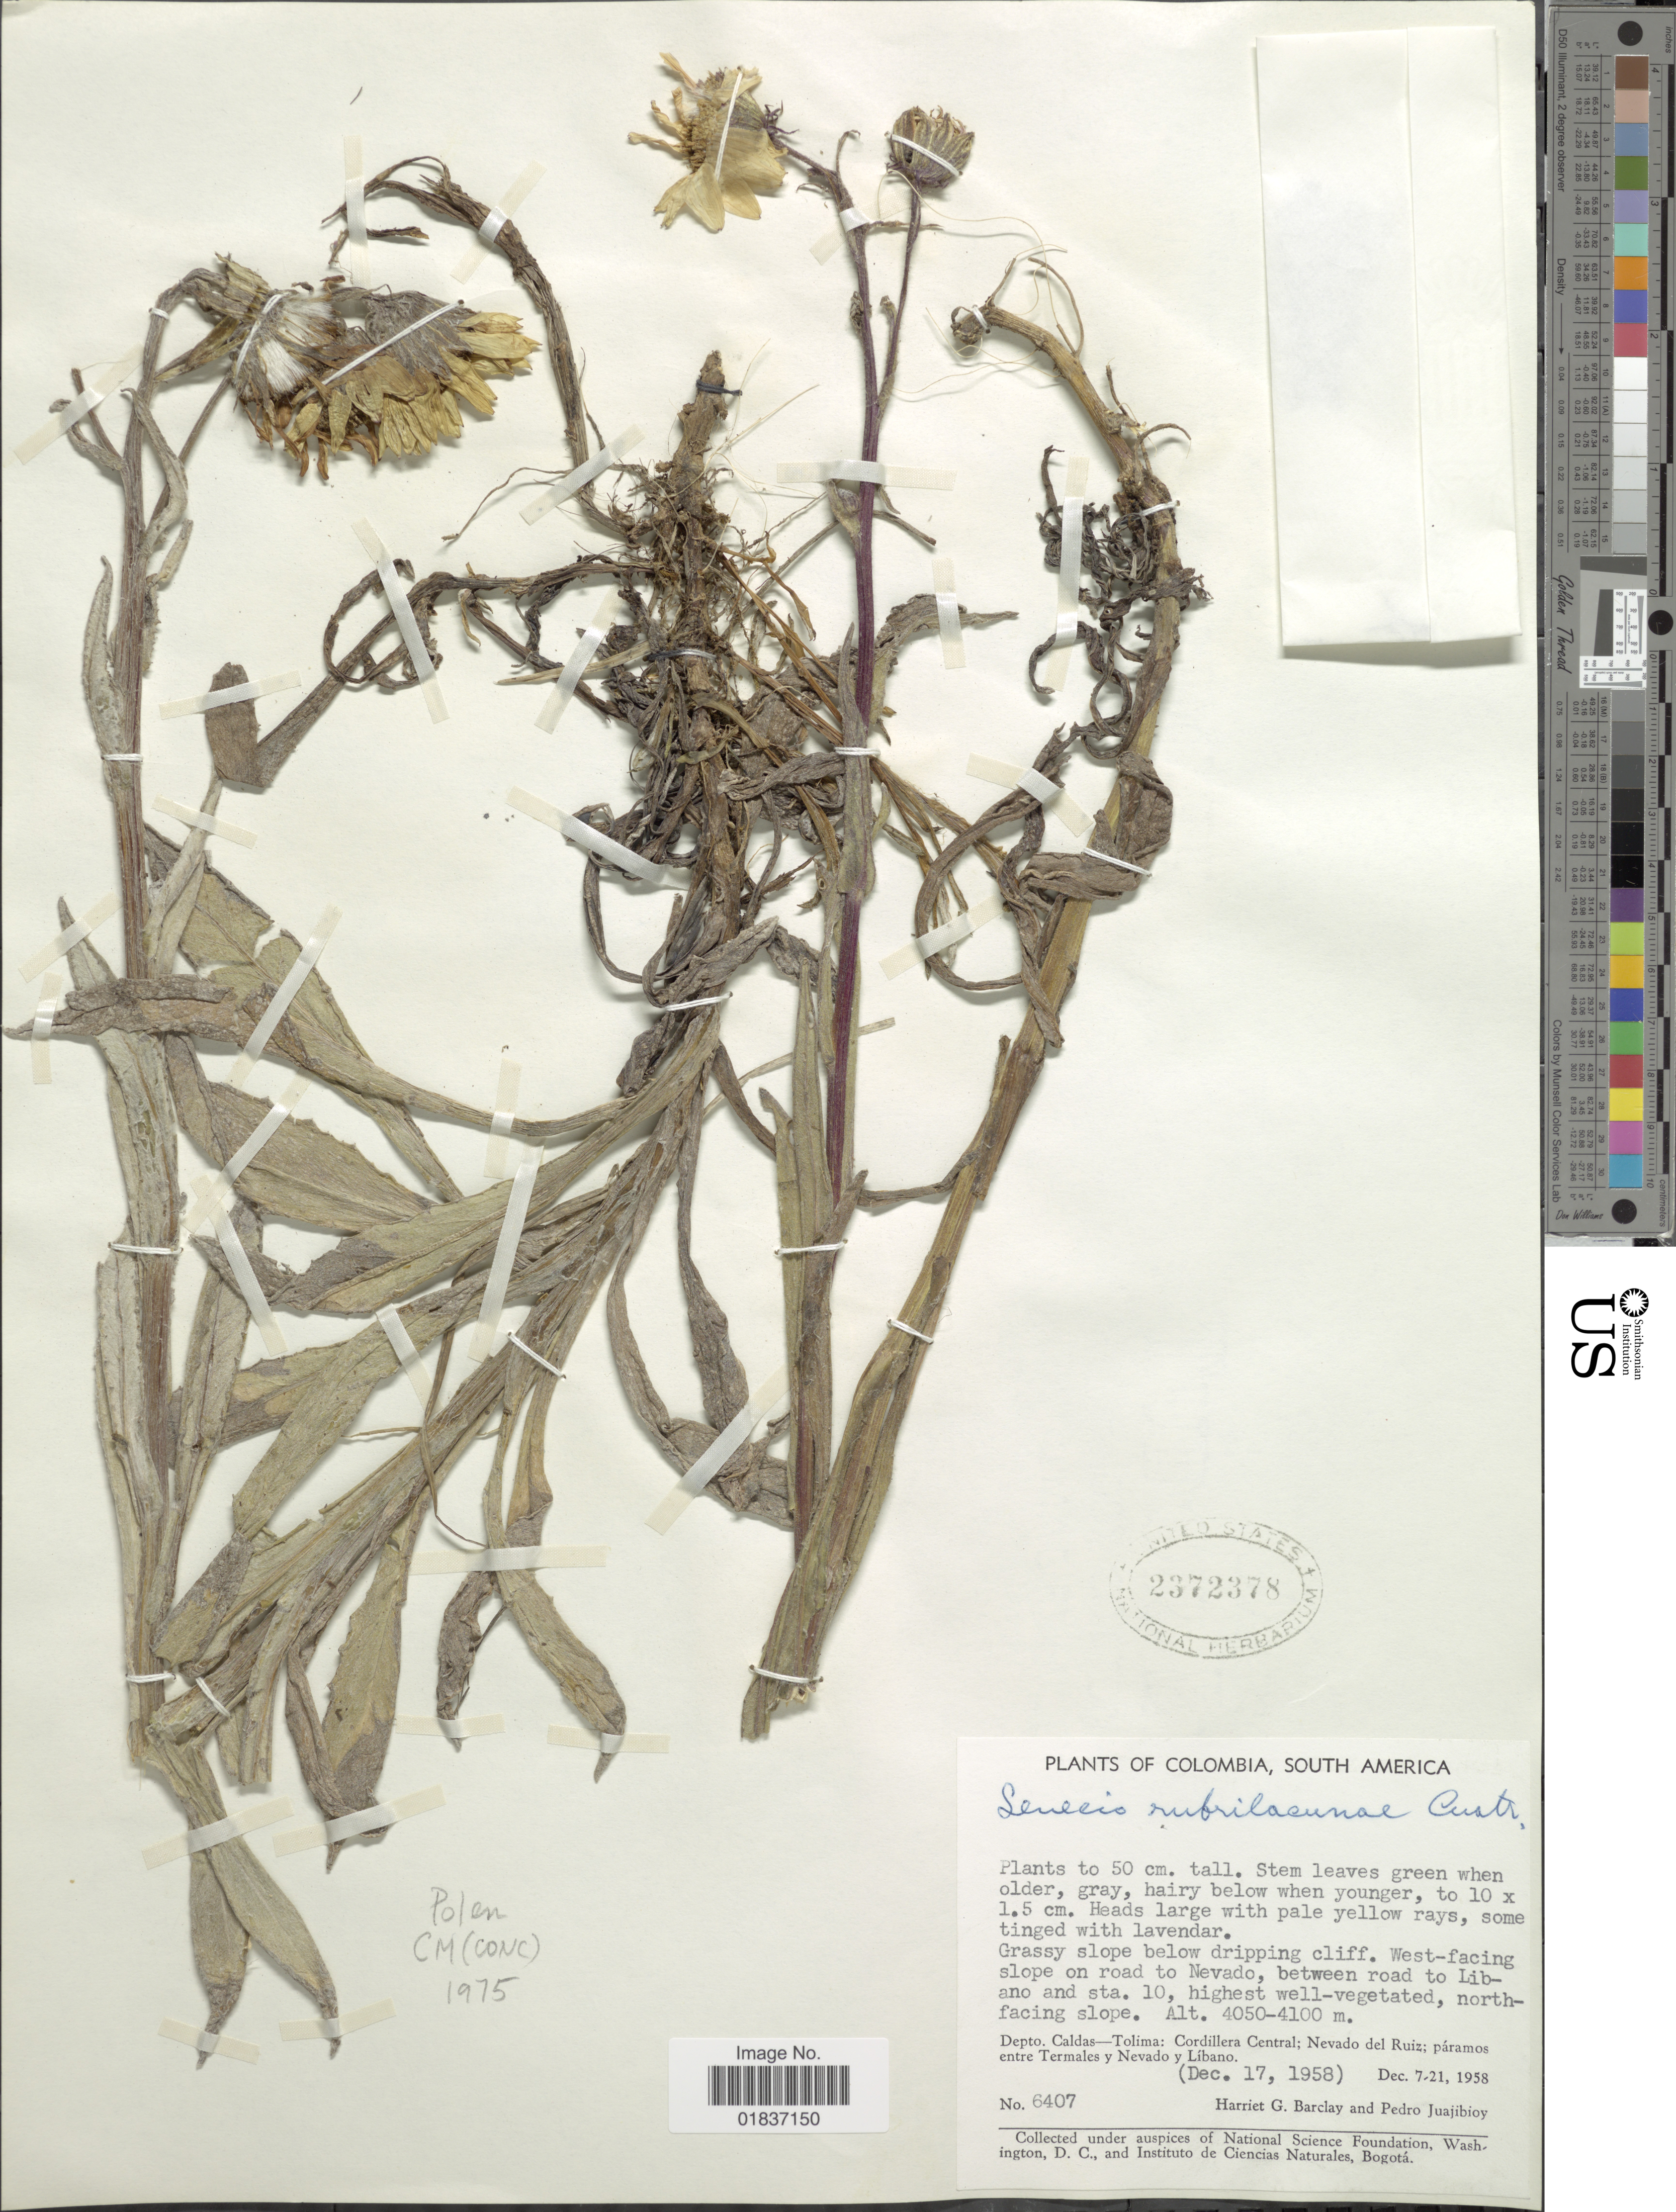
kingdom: Plantae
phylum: Tracheophyta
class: Magnoliopsida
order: Asterales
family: Asteraceae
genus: Senecio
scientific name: Senecio rubrilacunae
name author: Cuatrec.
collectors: H. G. Barclay & P. Juajibioy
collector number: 6407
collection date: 1958-12-17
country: Colombia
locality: Depto. Caldas-Tolima: Cordillera Central; Nevado del Ruiz; paramos entre Termales y Nevado y Libano. West-facing slope on road to Nevado, between road to Libano and sta. 10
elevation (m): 4050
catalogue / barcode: US 2372378